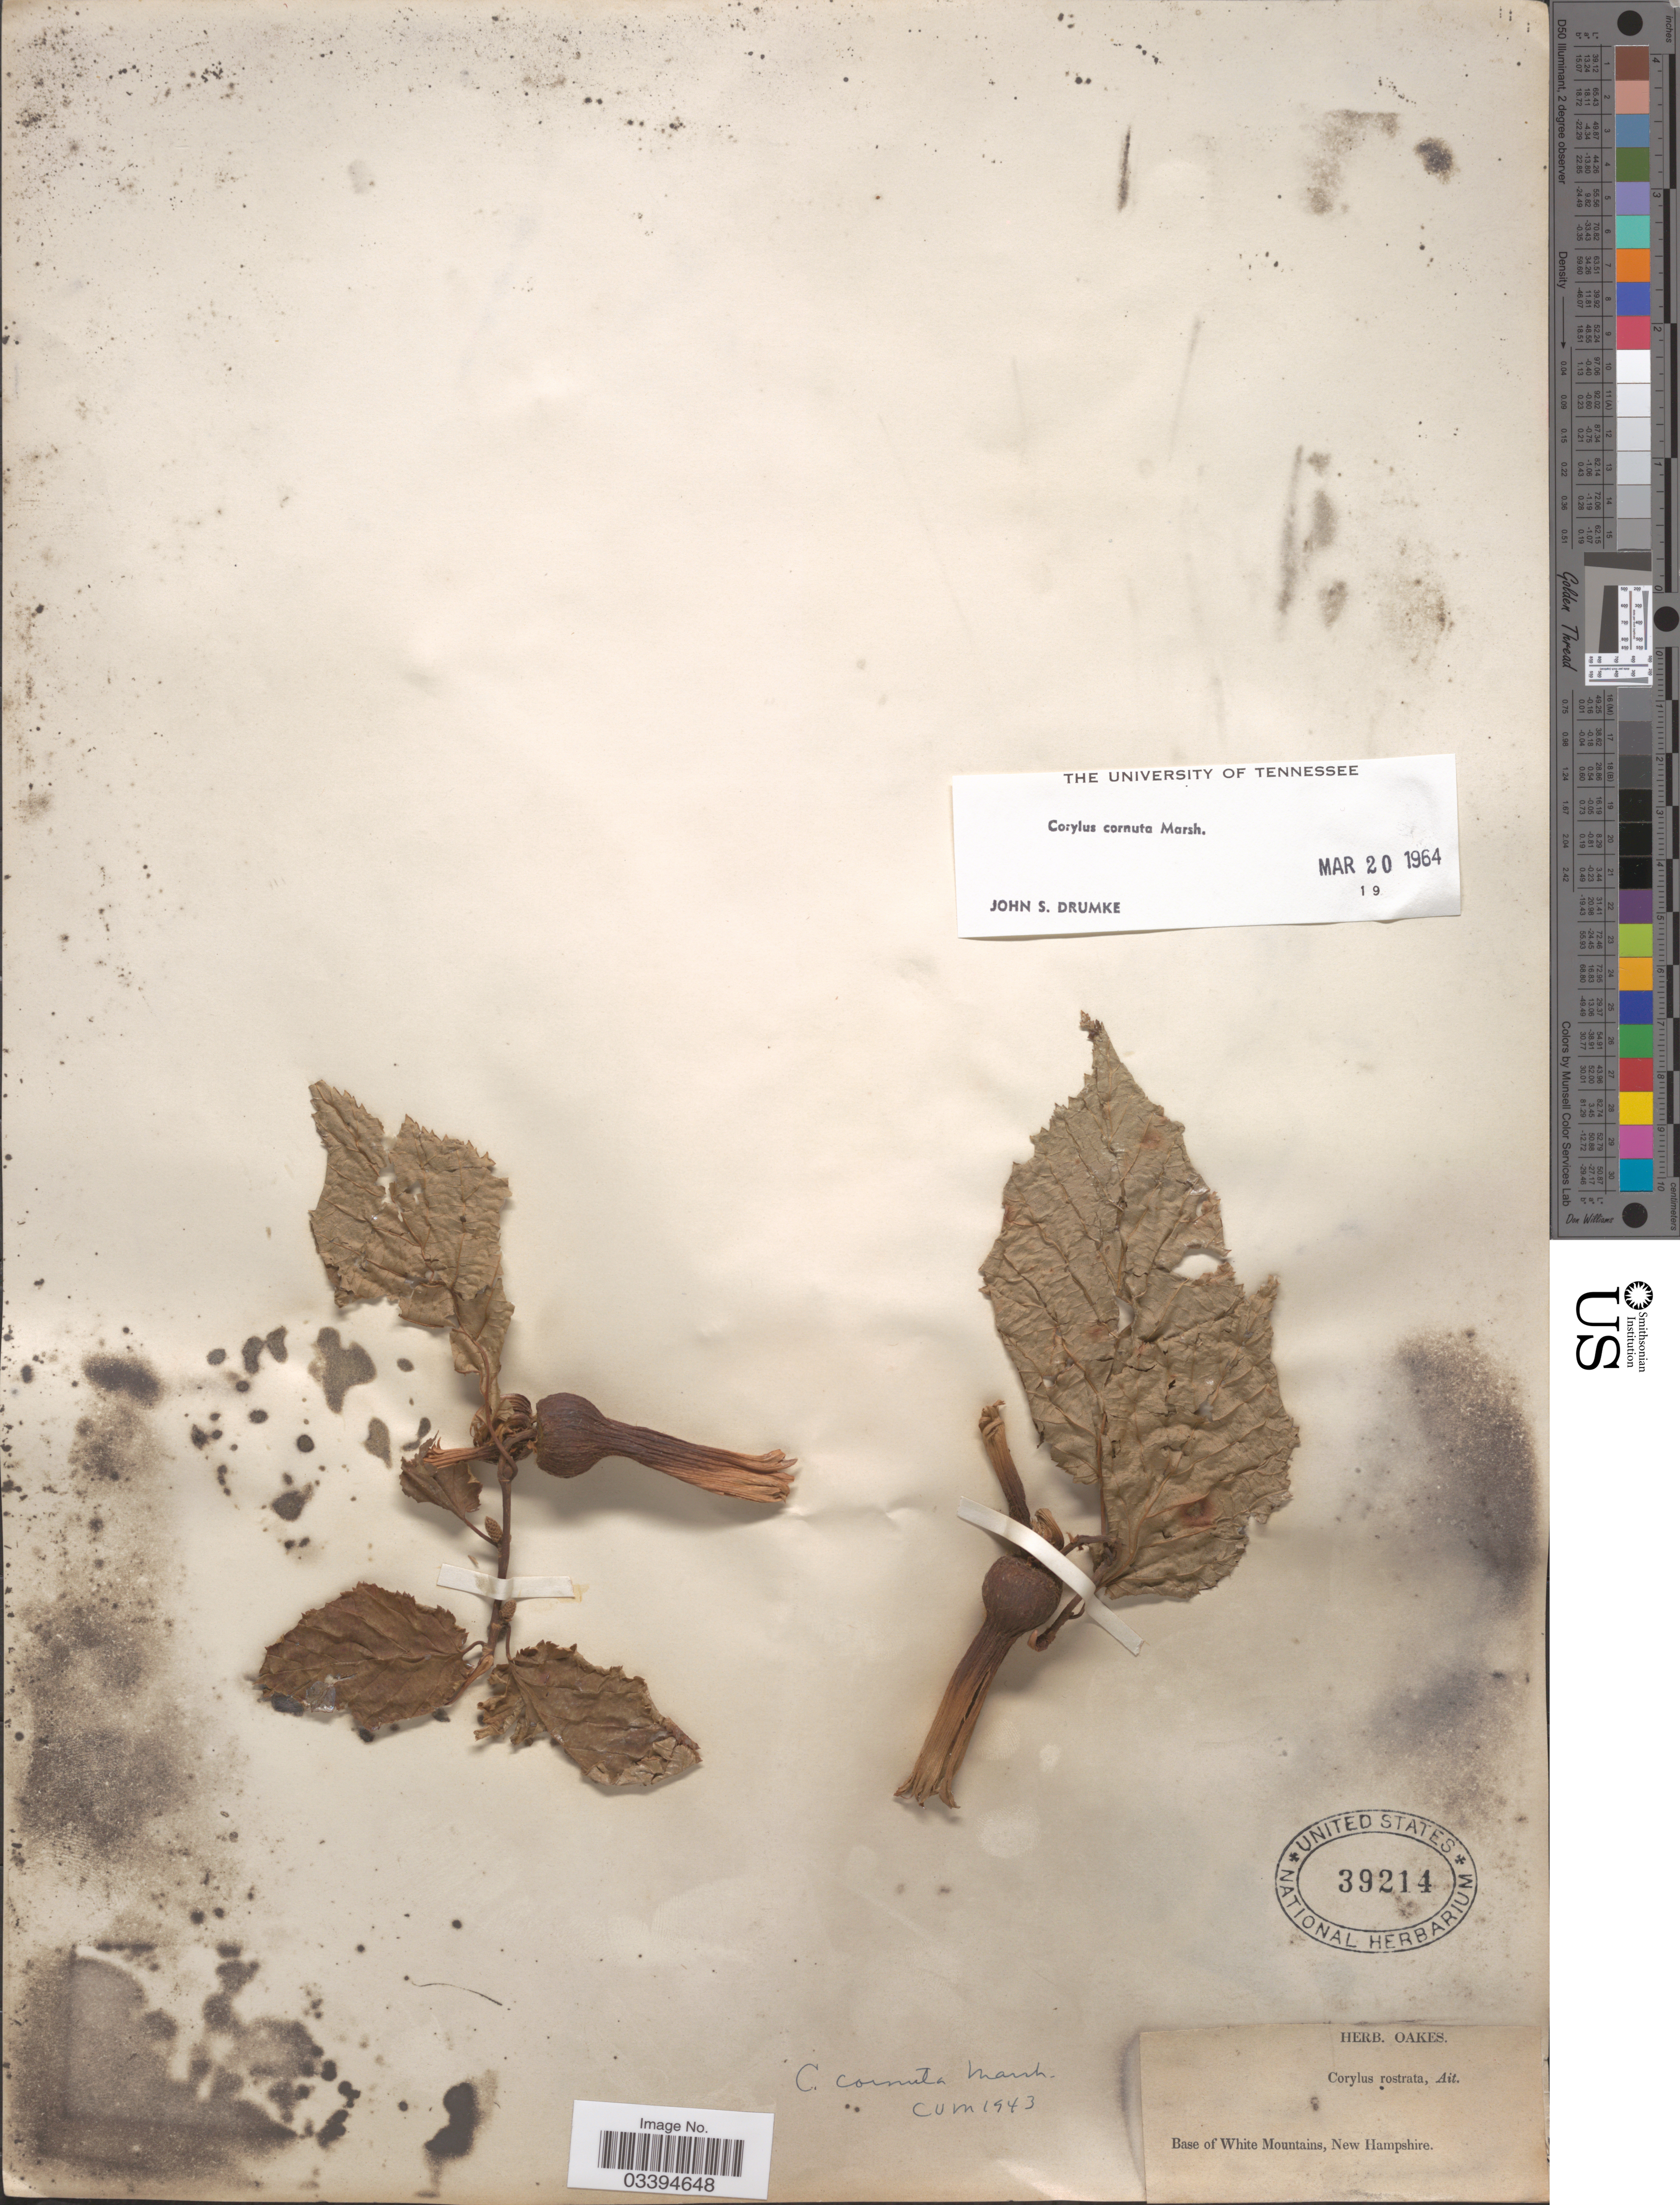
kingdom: Plantae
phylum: Tracheophyta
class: Magnoliopsida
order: Fagales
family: Betulaceae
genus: Corylus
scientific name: Corylus cornuta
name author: Marshall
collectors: ex herb. Oakes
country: United States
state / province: New Hampshire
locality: Base of White Mountains.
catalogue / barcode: US 39214